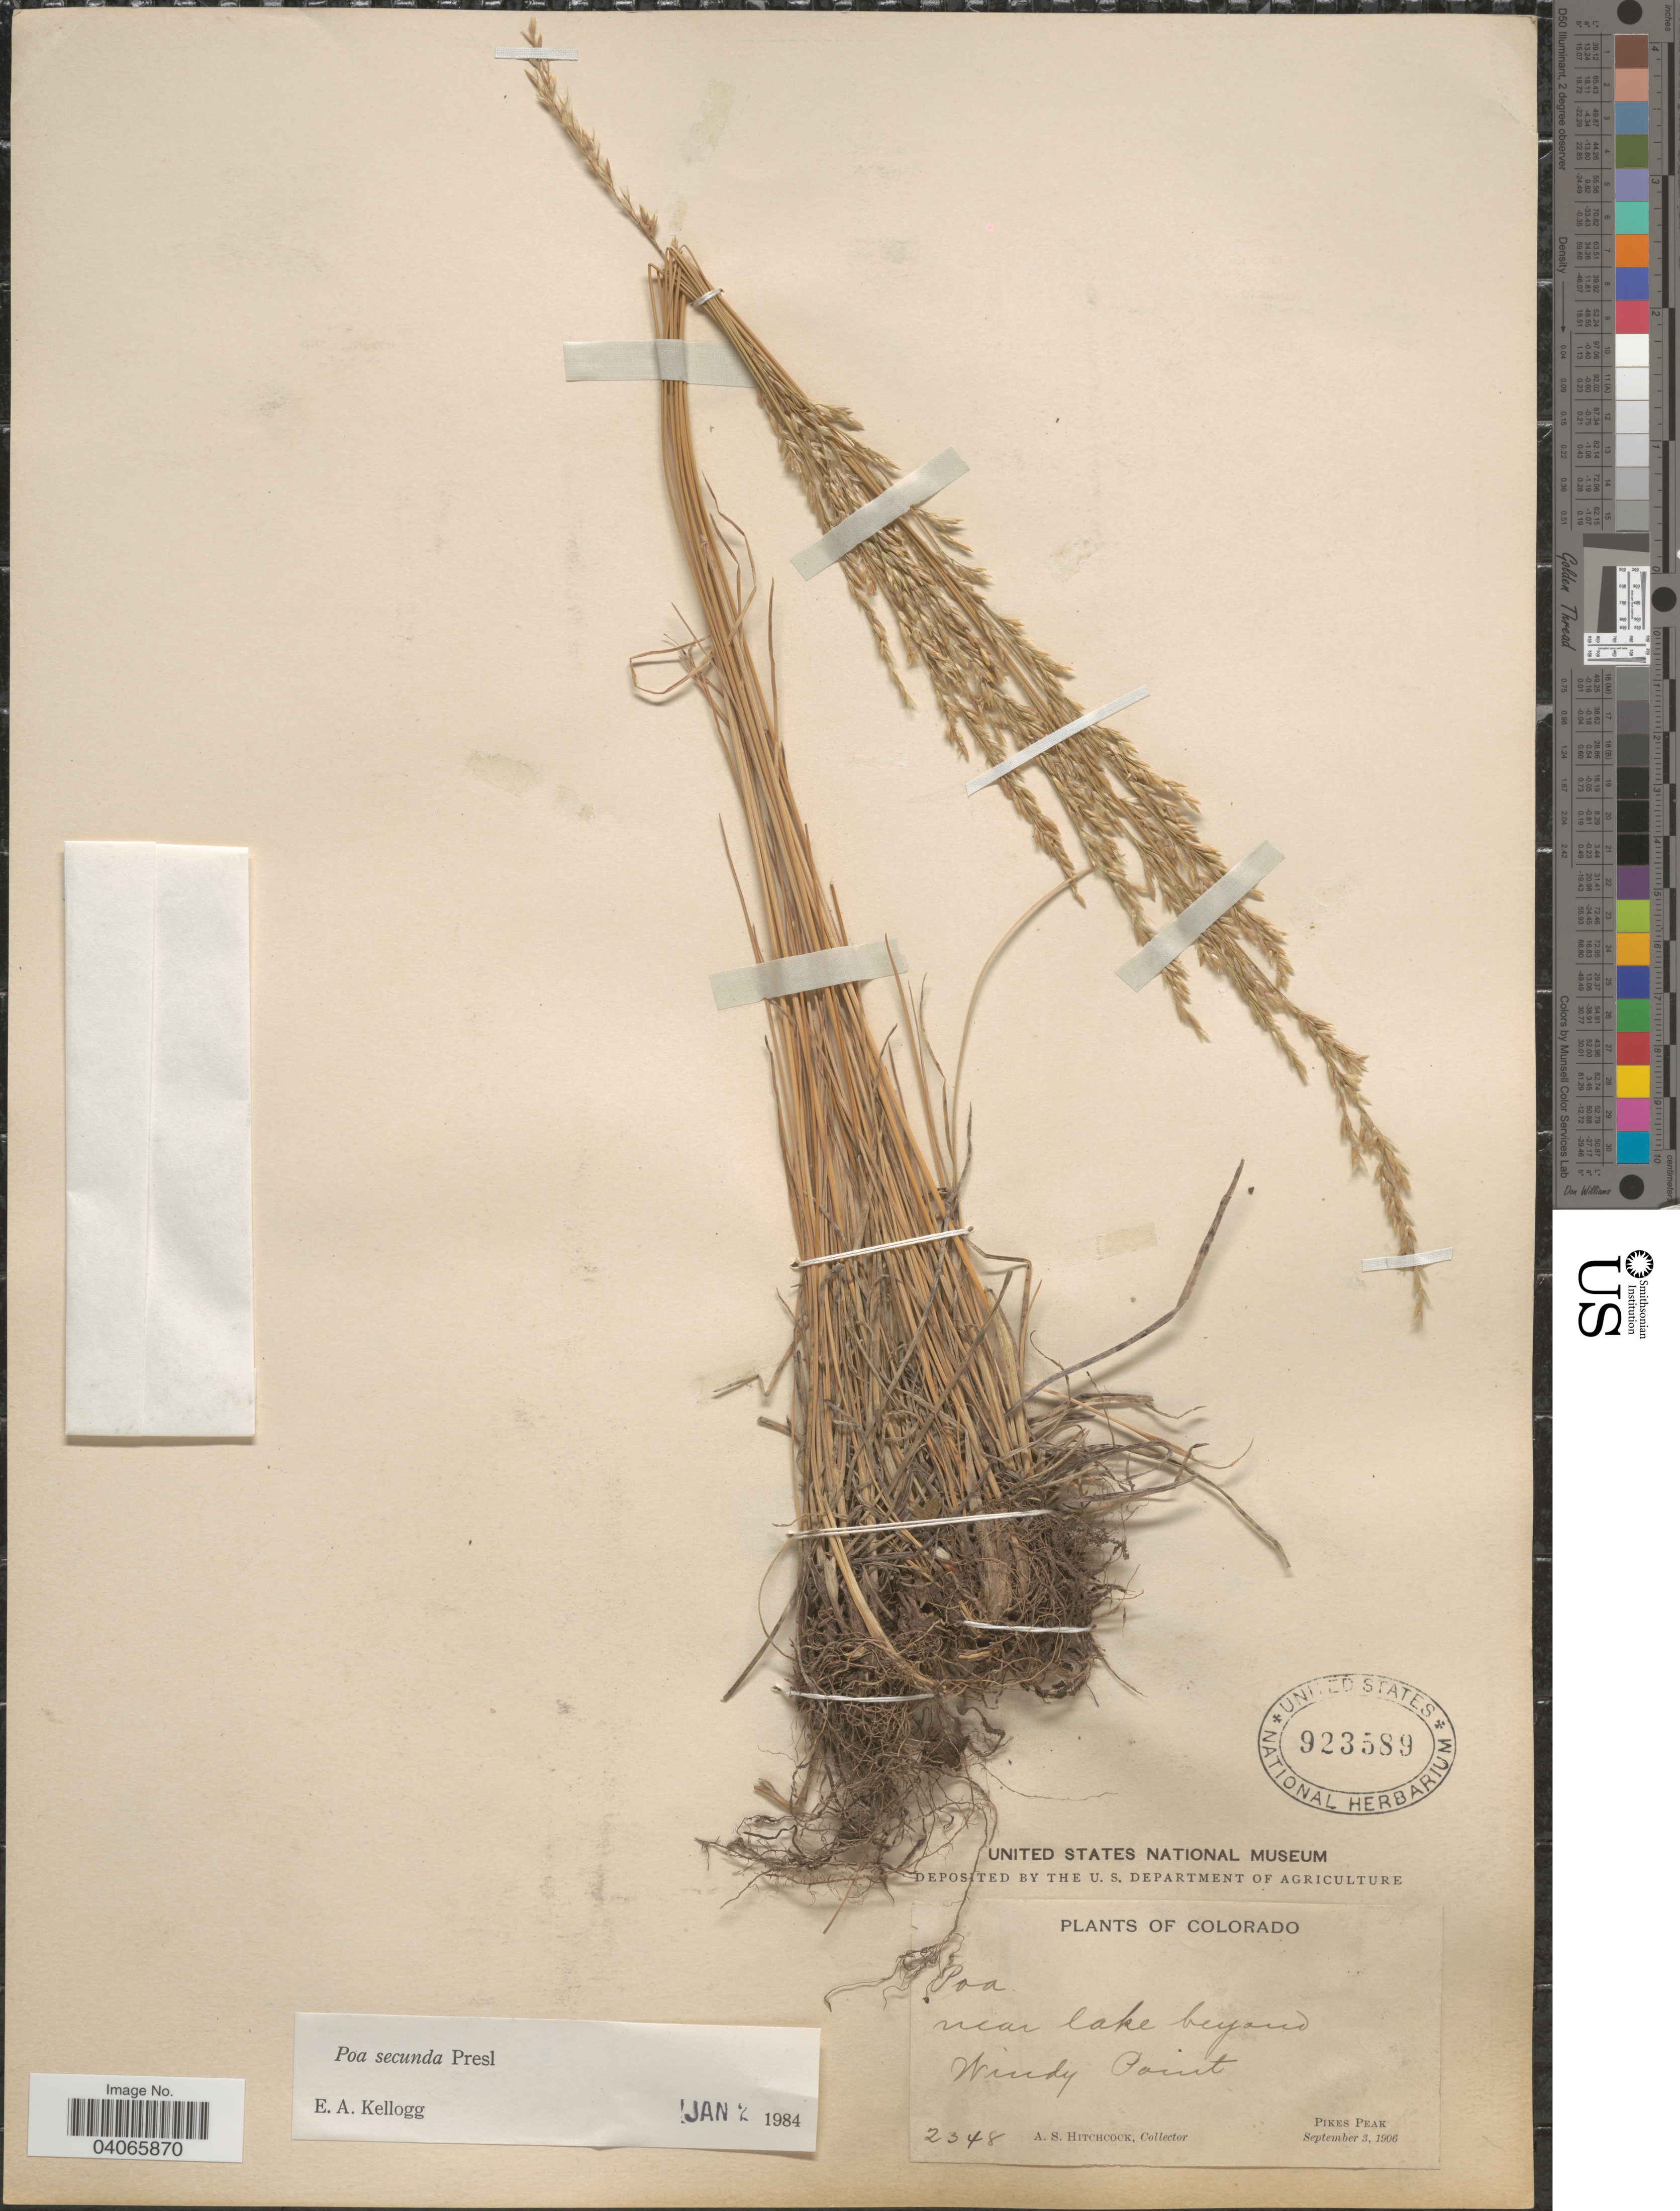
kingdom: Plantae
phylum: Tracheophyta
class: Liliopsida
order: Poales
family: Poaceae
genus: Poa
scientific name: Poa secunda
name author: J. Presl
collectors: A. S. Hitchcock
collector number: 2348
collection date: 1906-09-03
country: United States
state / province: Colorado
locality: Near lake beyond Windy Point. Pikes Peak.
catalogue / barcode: US 923589